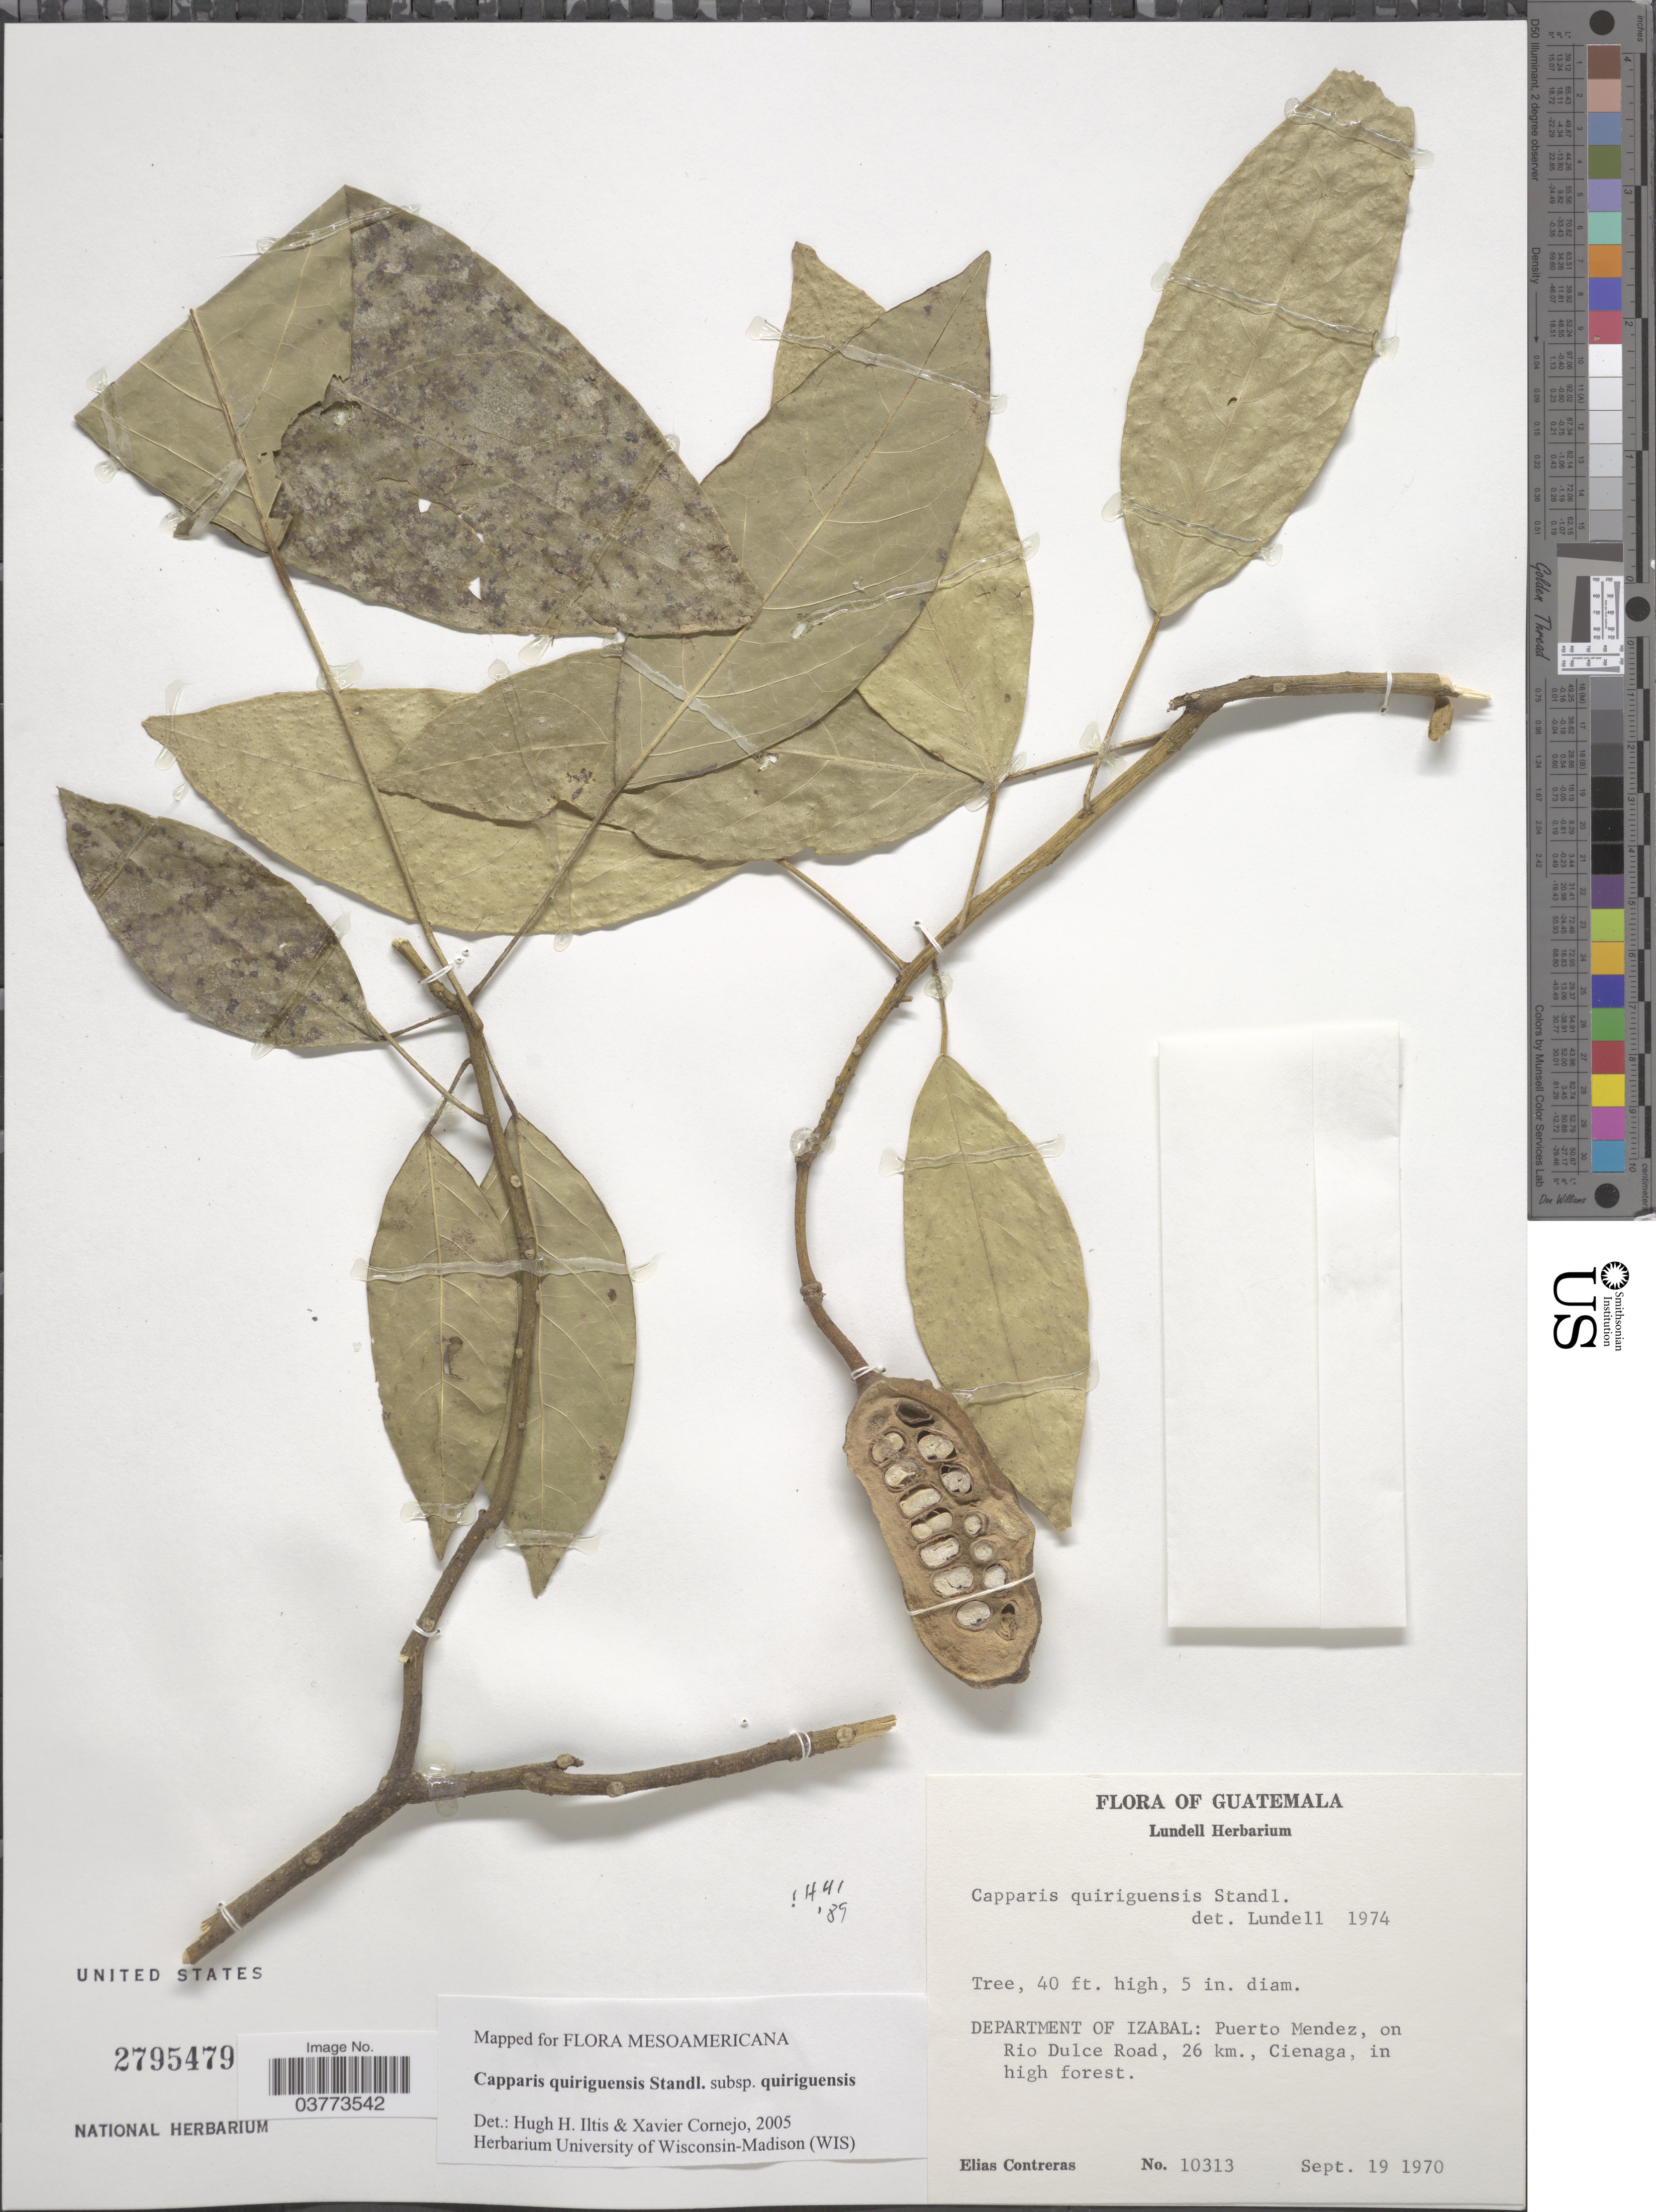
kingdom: Plantae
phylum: Tracheophyta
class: Magnoliopsida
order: Brassicales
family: Capparaceae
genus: Capparidastrum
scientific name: Capparidastrum quiriguense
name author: (Standl.) Iltis, H.H. & Cornejo, X.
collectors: E. Contreras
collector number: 10313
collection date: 1970-09-19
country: Guatemala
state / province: Izabal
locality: Department of Izabal: Puerto Mendez, on Rio Dulce Road, 26 km., Cienage, in high forest.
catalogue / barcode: US 2795479